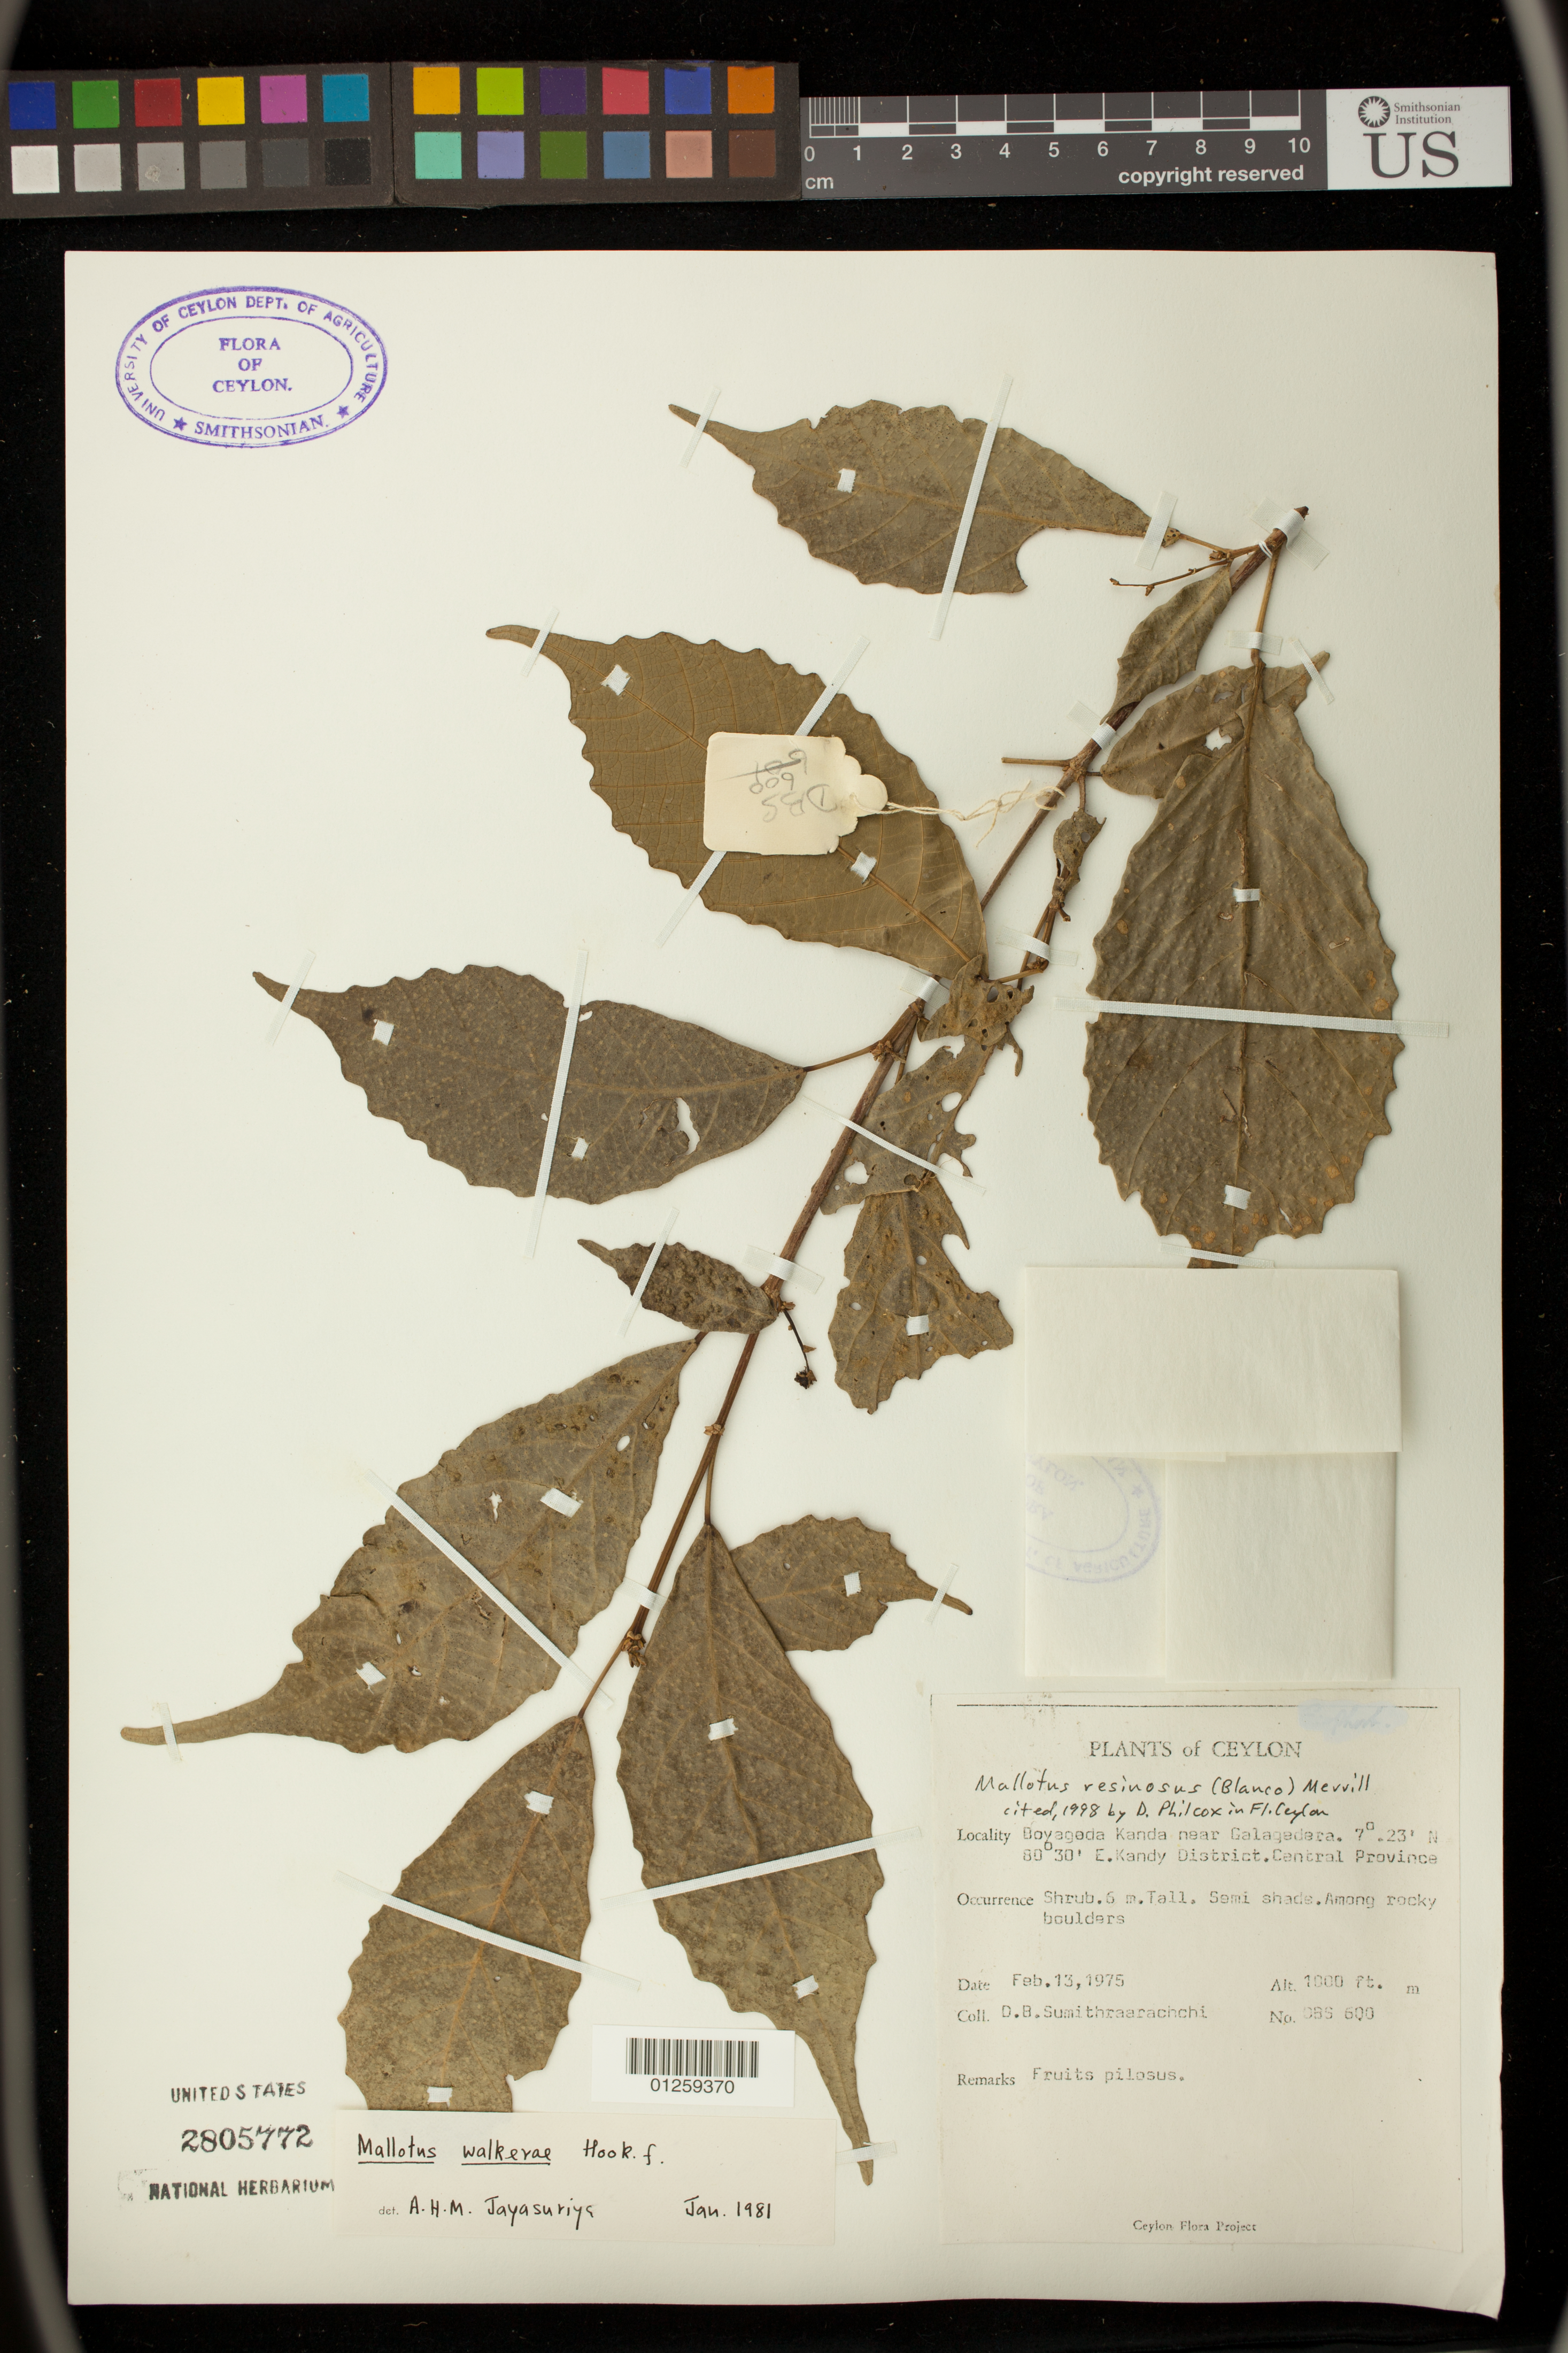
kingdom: Plantae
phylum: Tracheophyta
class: Magnoliopsida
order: Malpighiales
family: Euphorbiaceae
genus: Mallotus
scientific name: Mallotus resinosus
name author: (Blanco) Merr.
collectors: D. B. Sumithraarachchi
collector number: OBS 600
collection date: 1975-02-13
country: Sri Lanka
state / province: Central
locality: Boygoda Kanda near Galagedera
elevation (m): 305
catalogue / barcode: US 2805772